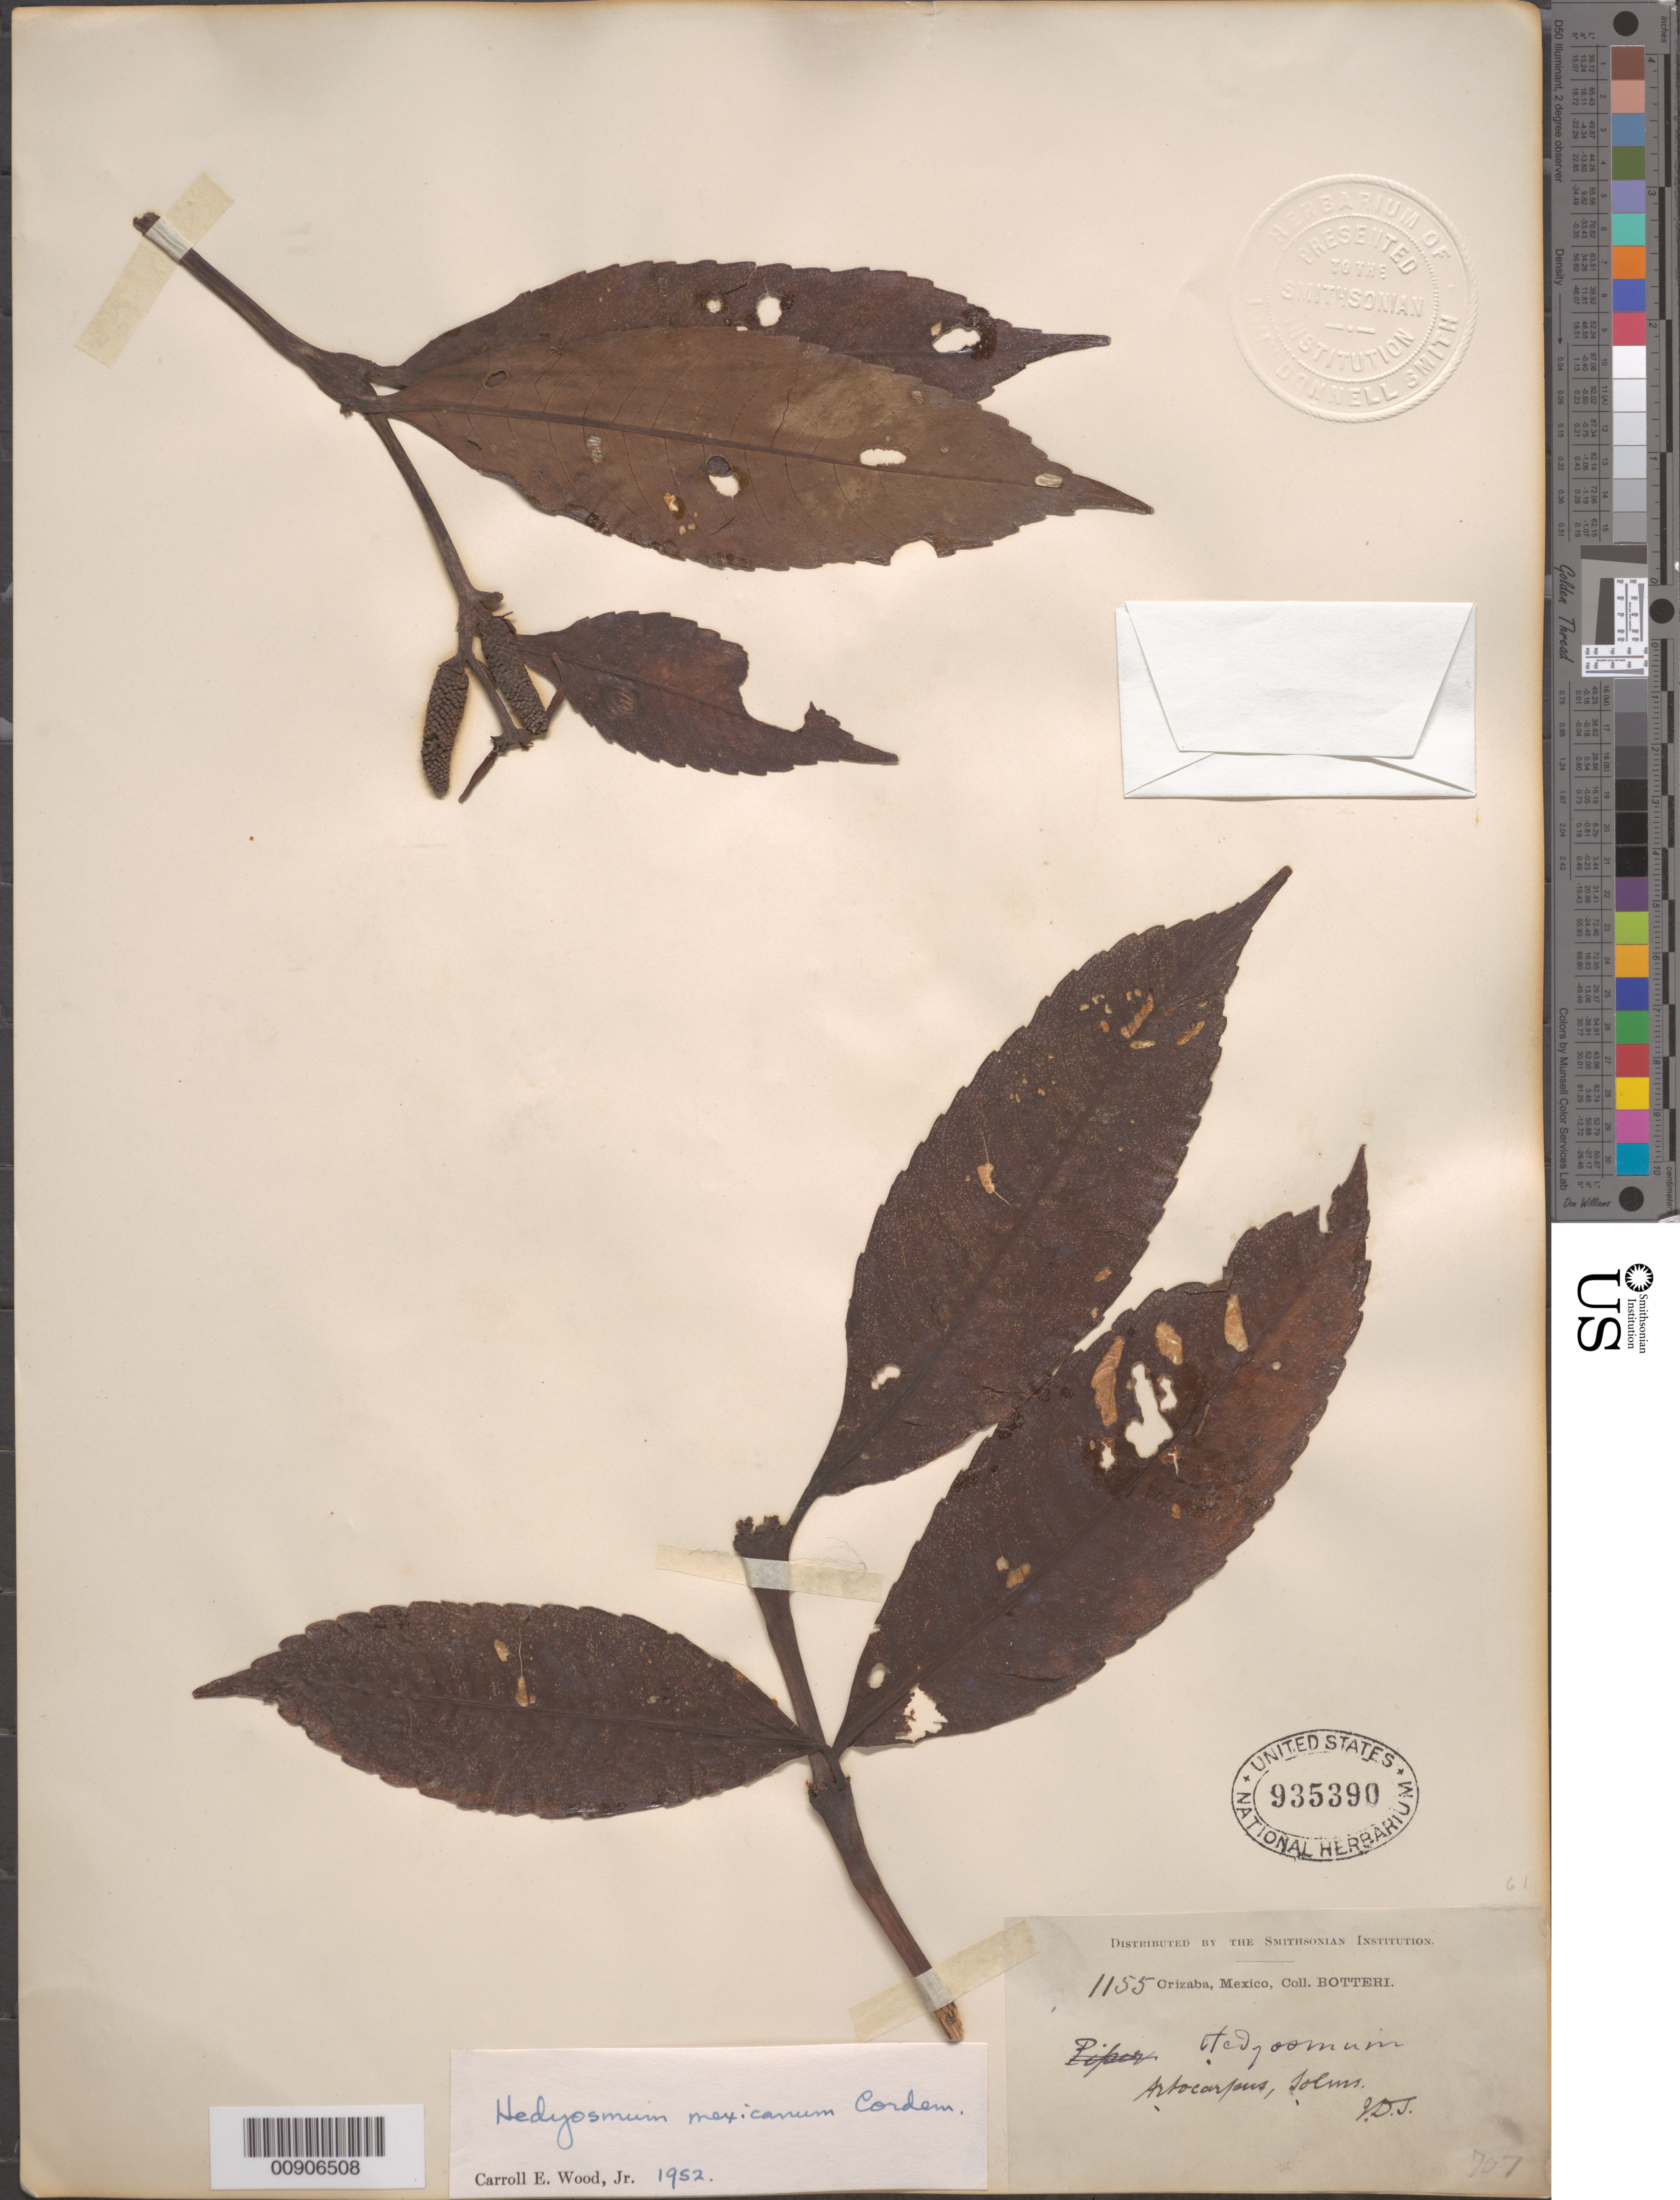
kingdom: Plantae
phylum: Tracheophyta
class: Magnoliopsida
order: Chloranthales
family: Chloranthaceae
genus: Hedyosmum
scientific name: Hedyosmum mexicanum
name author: C. Cordem.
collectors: M. Botteri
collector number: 1155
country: Mexico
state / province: Veracruz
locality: Orizaba.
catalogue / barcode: US 935390